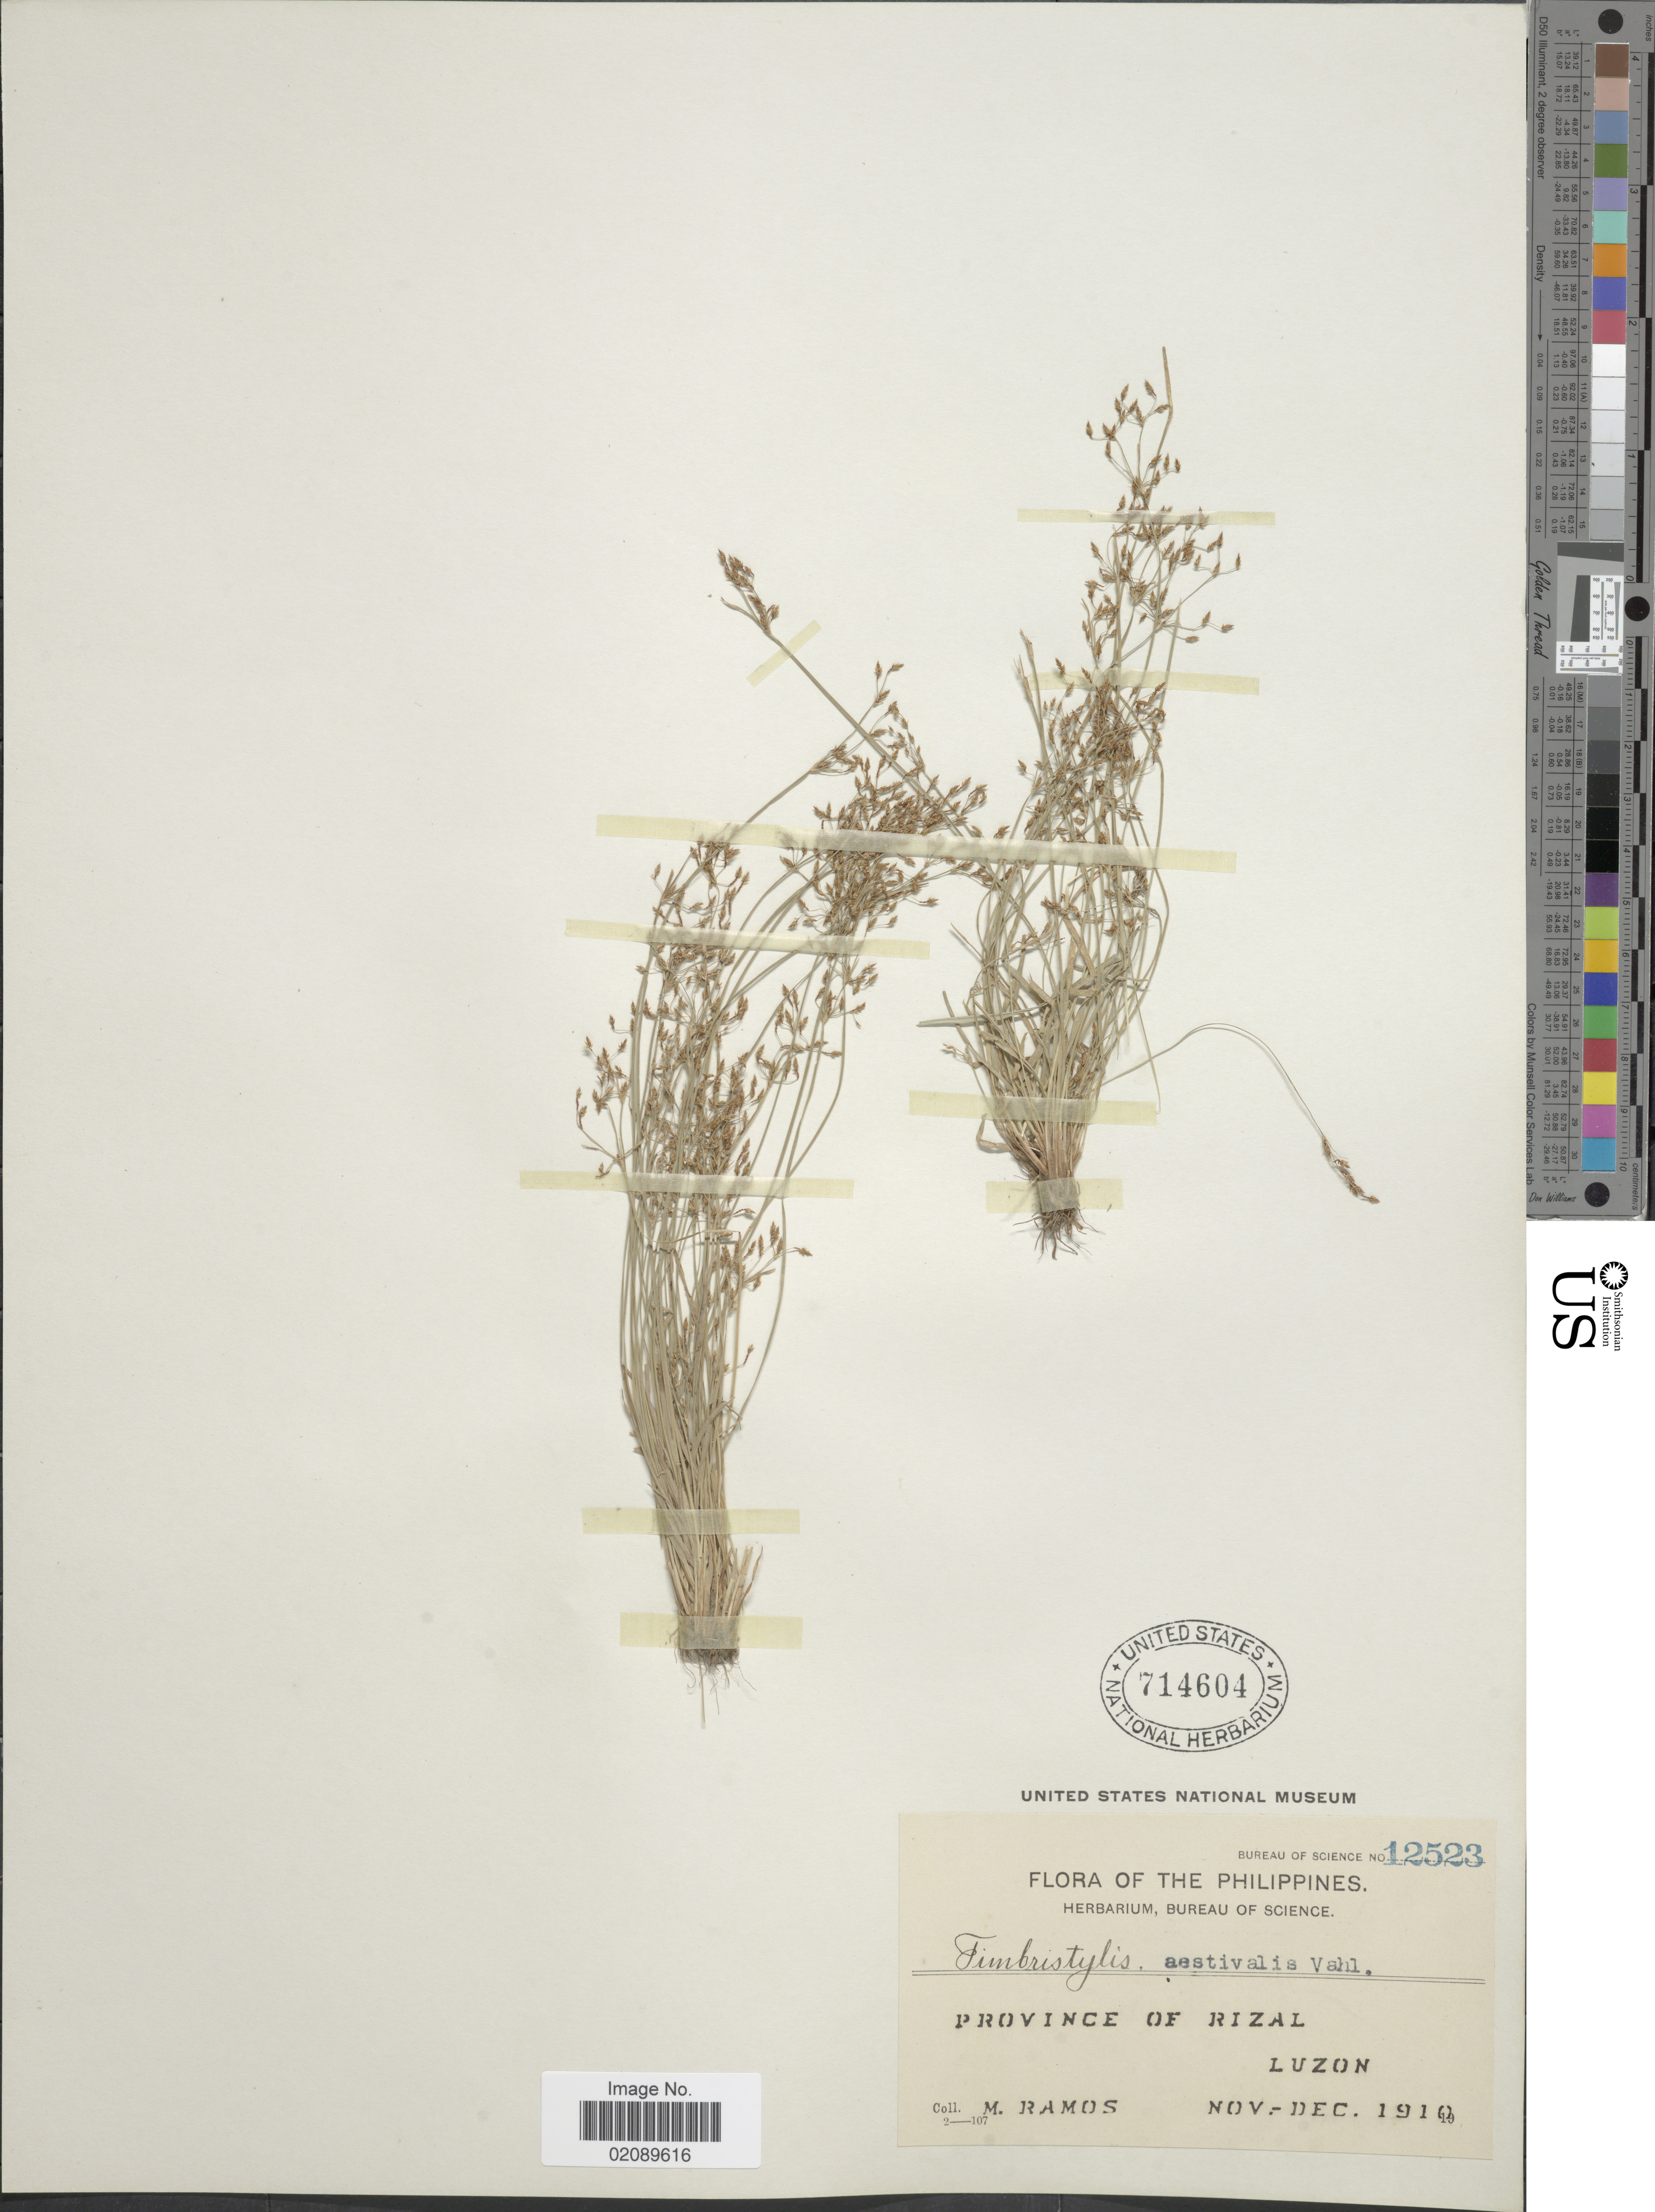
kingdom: Plantae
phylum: Tracheophyta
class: Liliopsida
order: Poales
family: Cyperaceae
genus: Fimbristylis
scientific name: Fimbristylis aestivalis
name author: (Retz.) Vahl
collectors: M. Ramos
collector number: Bureau of Science 12523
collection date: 1910-11/1910-12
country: Philippines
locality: Province of Rizal, Luzon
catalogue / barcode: US 714604